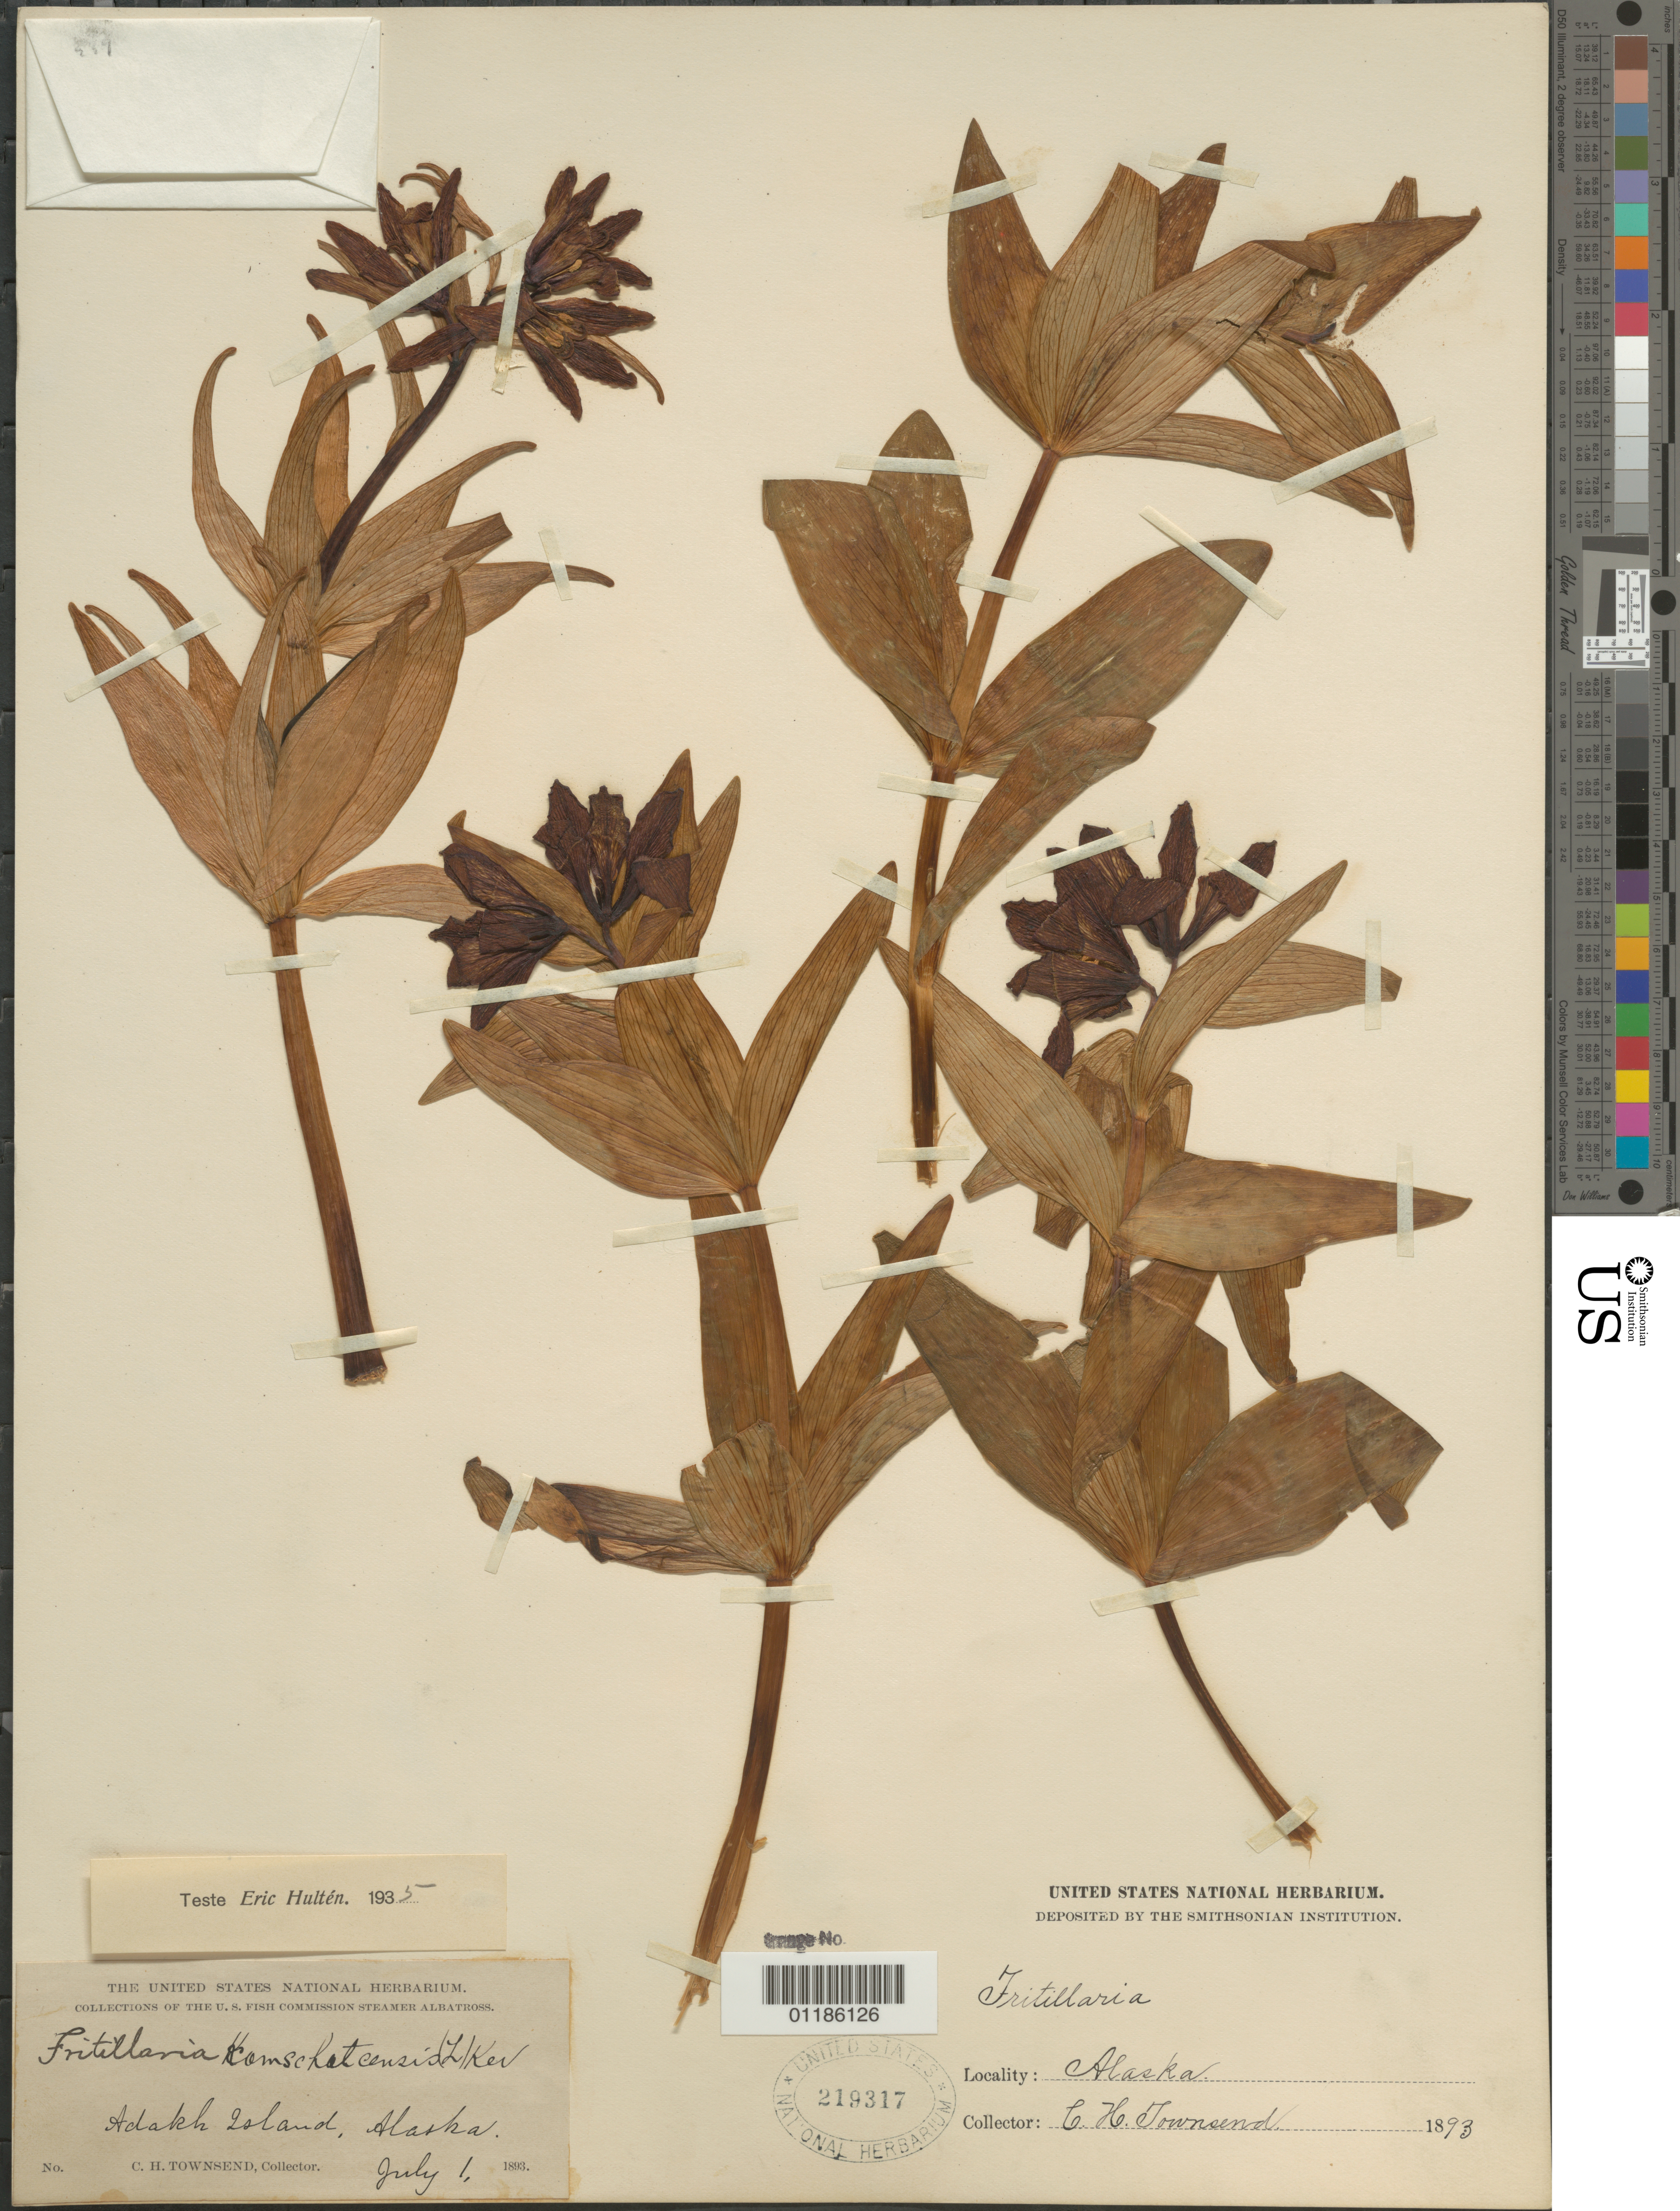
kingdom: Plantae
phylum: Tracheophyta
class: Liliopsida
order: Liliales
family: Liliaceae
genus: Fritillaria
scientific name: Fritillaria kamtschatcensis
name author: Torr.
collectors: C. H. Townsend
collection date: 1893-07-01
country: United States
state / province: Alaska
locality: Adakh Island.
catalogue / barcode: US 219317